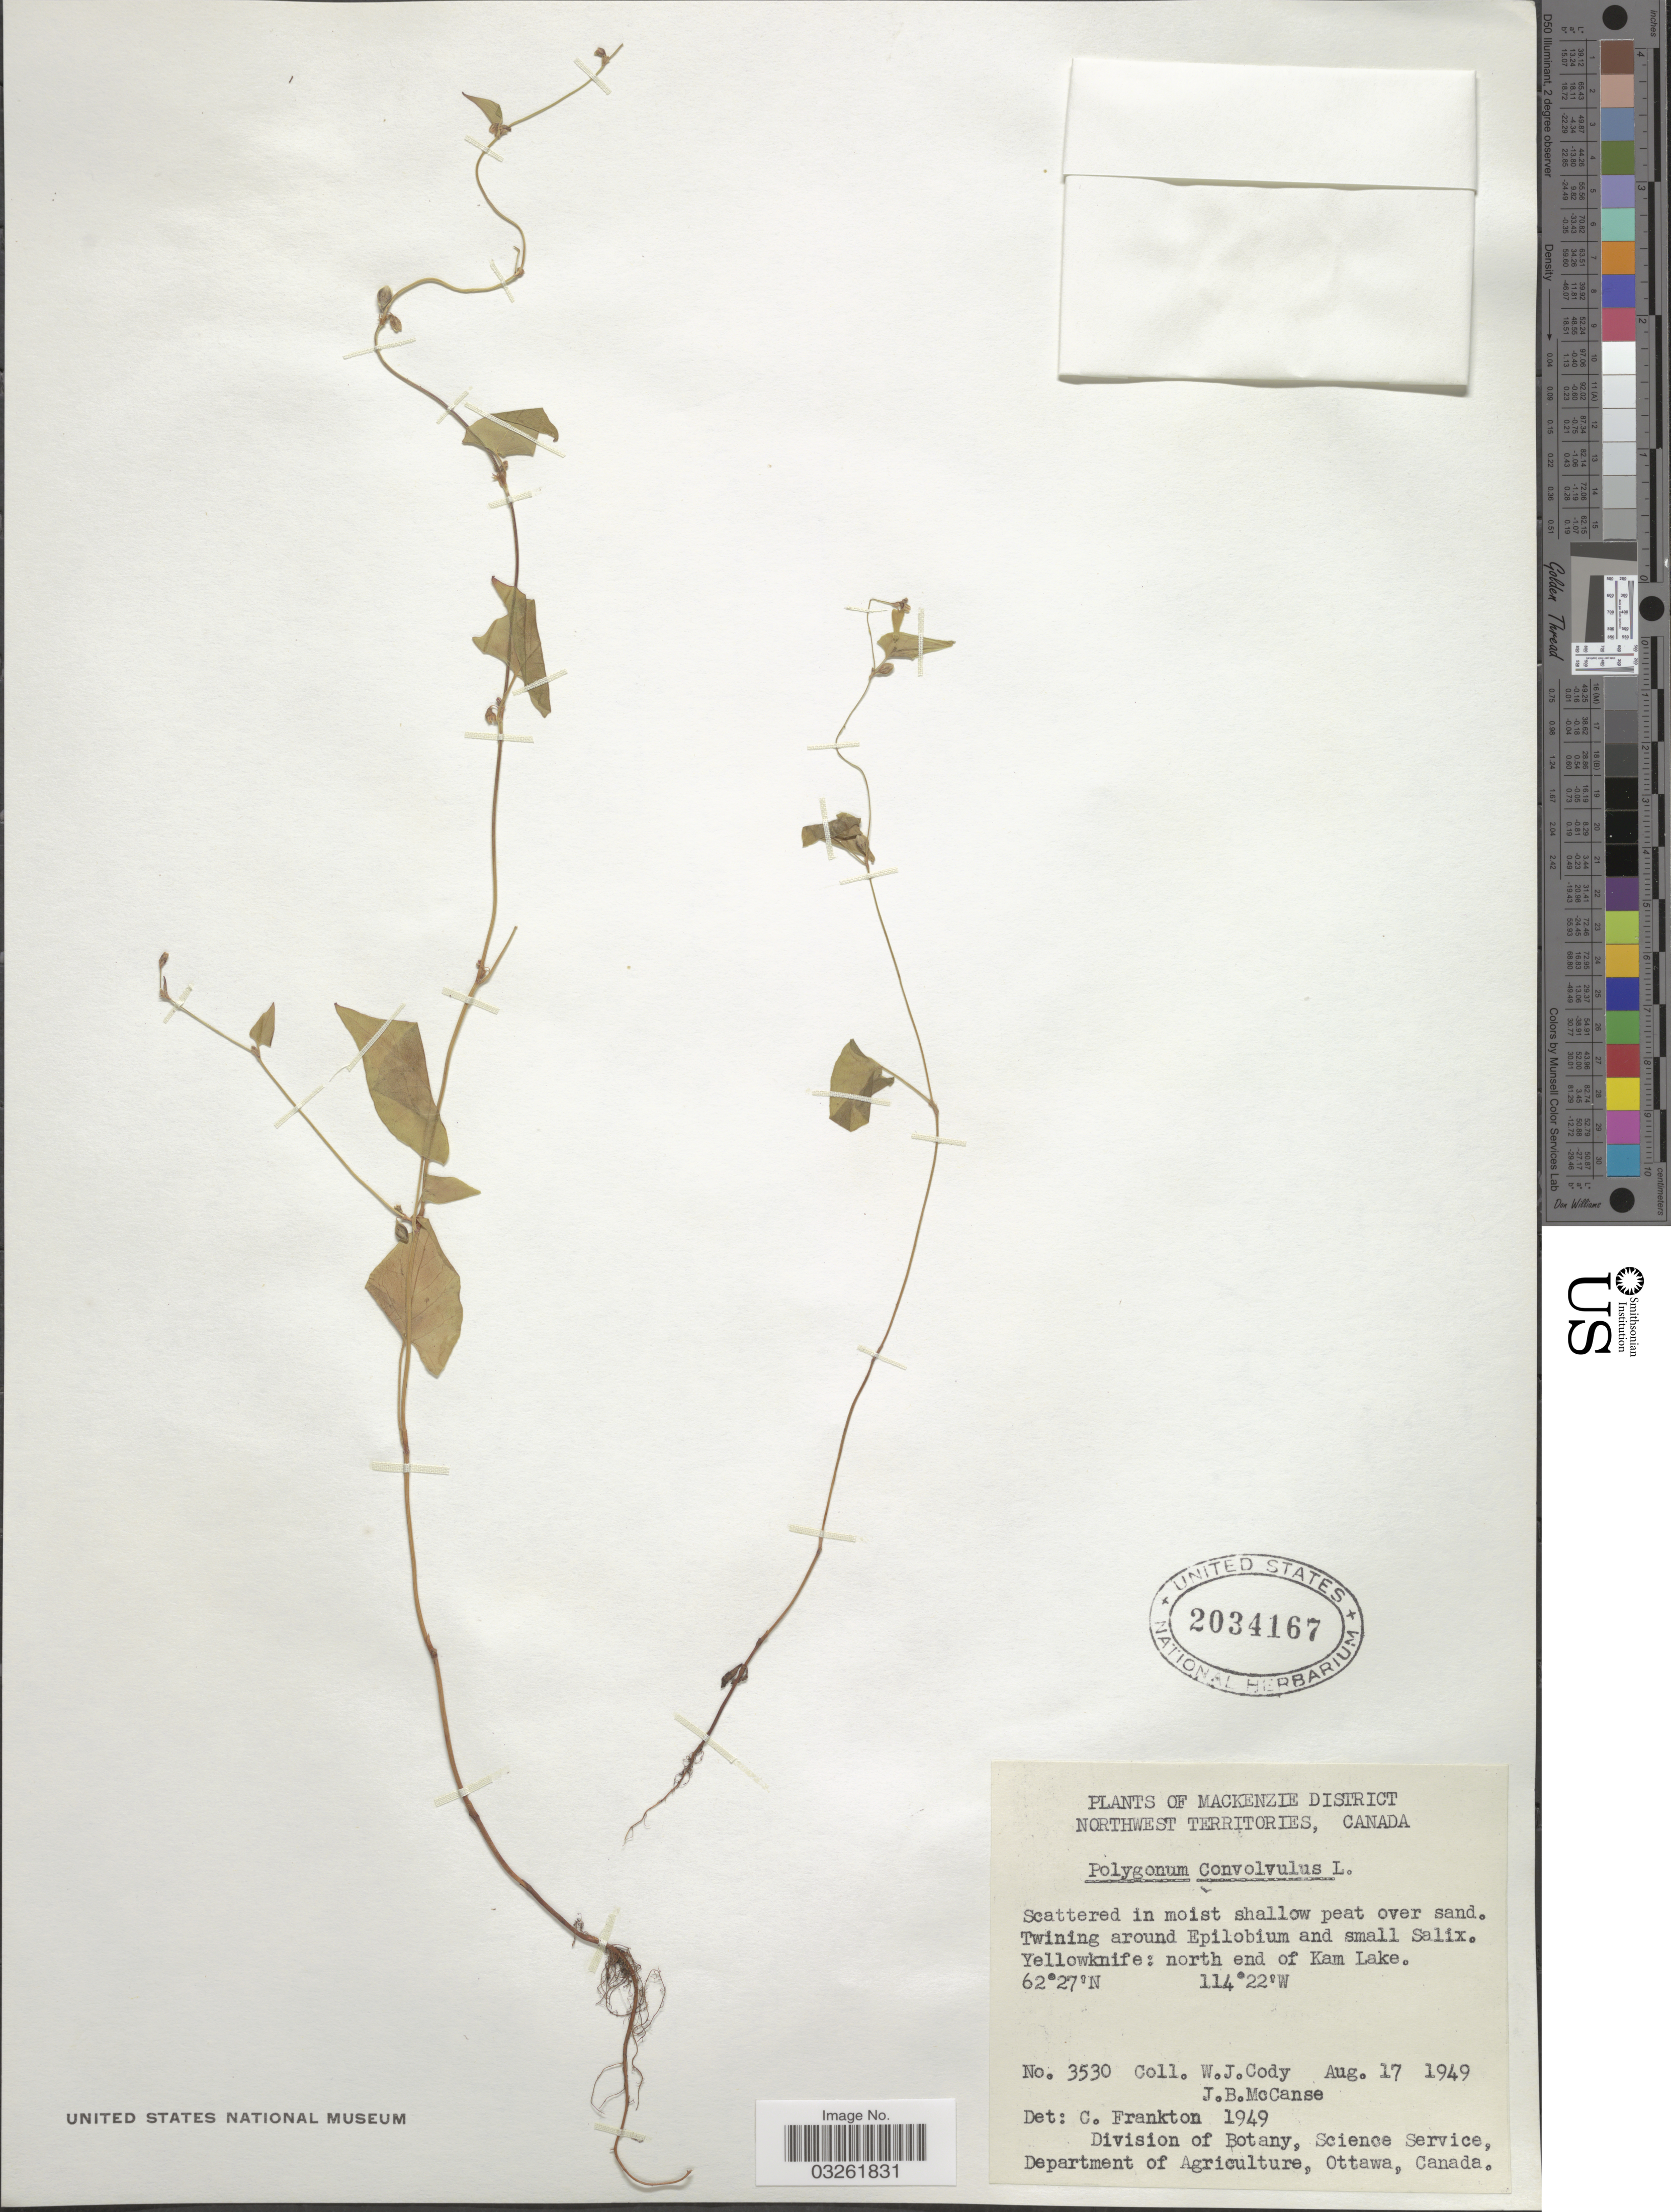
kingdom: Plantae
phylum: Tracheophyta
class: Magnoliopsida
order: Caryophyllales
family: Polygonaceae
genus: Fallopia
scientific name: Fallopia convolvulus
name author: (L.) Á. Löve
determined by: Strong, M. T., (US), Smithsonian Institution - National Museum of Natural History (UNITED STATES)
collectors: W. Cody & J. McCanse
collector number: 3530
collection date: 1949-08-17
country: Canada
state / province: Northwest Territories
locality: Mackenzie District. Yellowknife: north end of Kam Lake.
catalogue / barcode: US 2034167